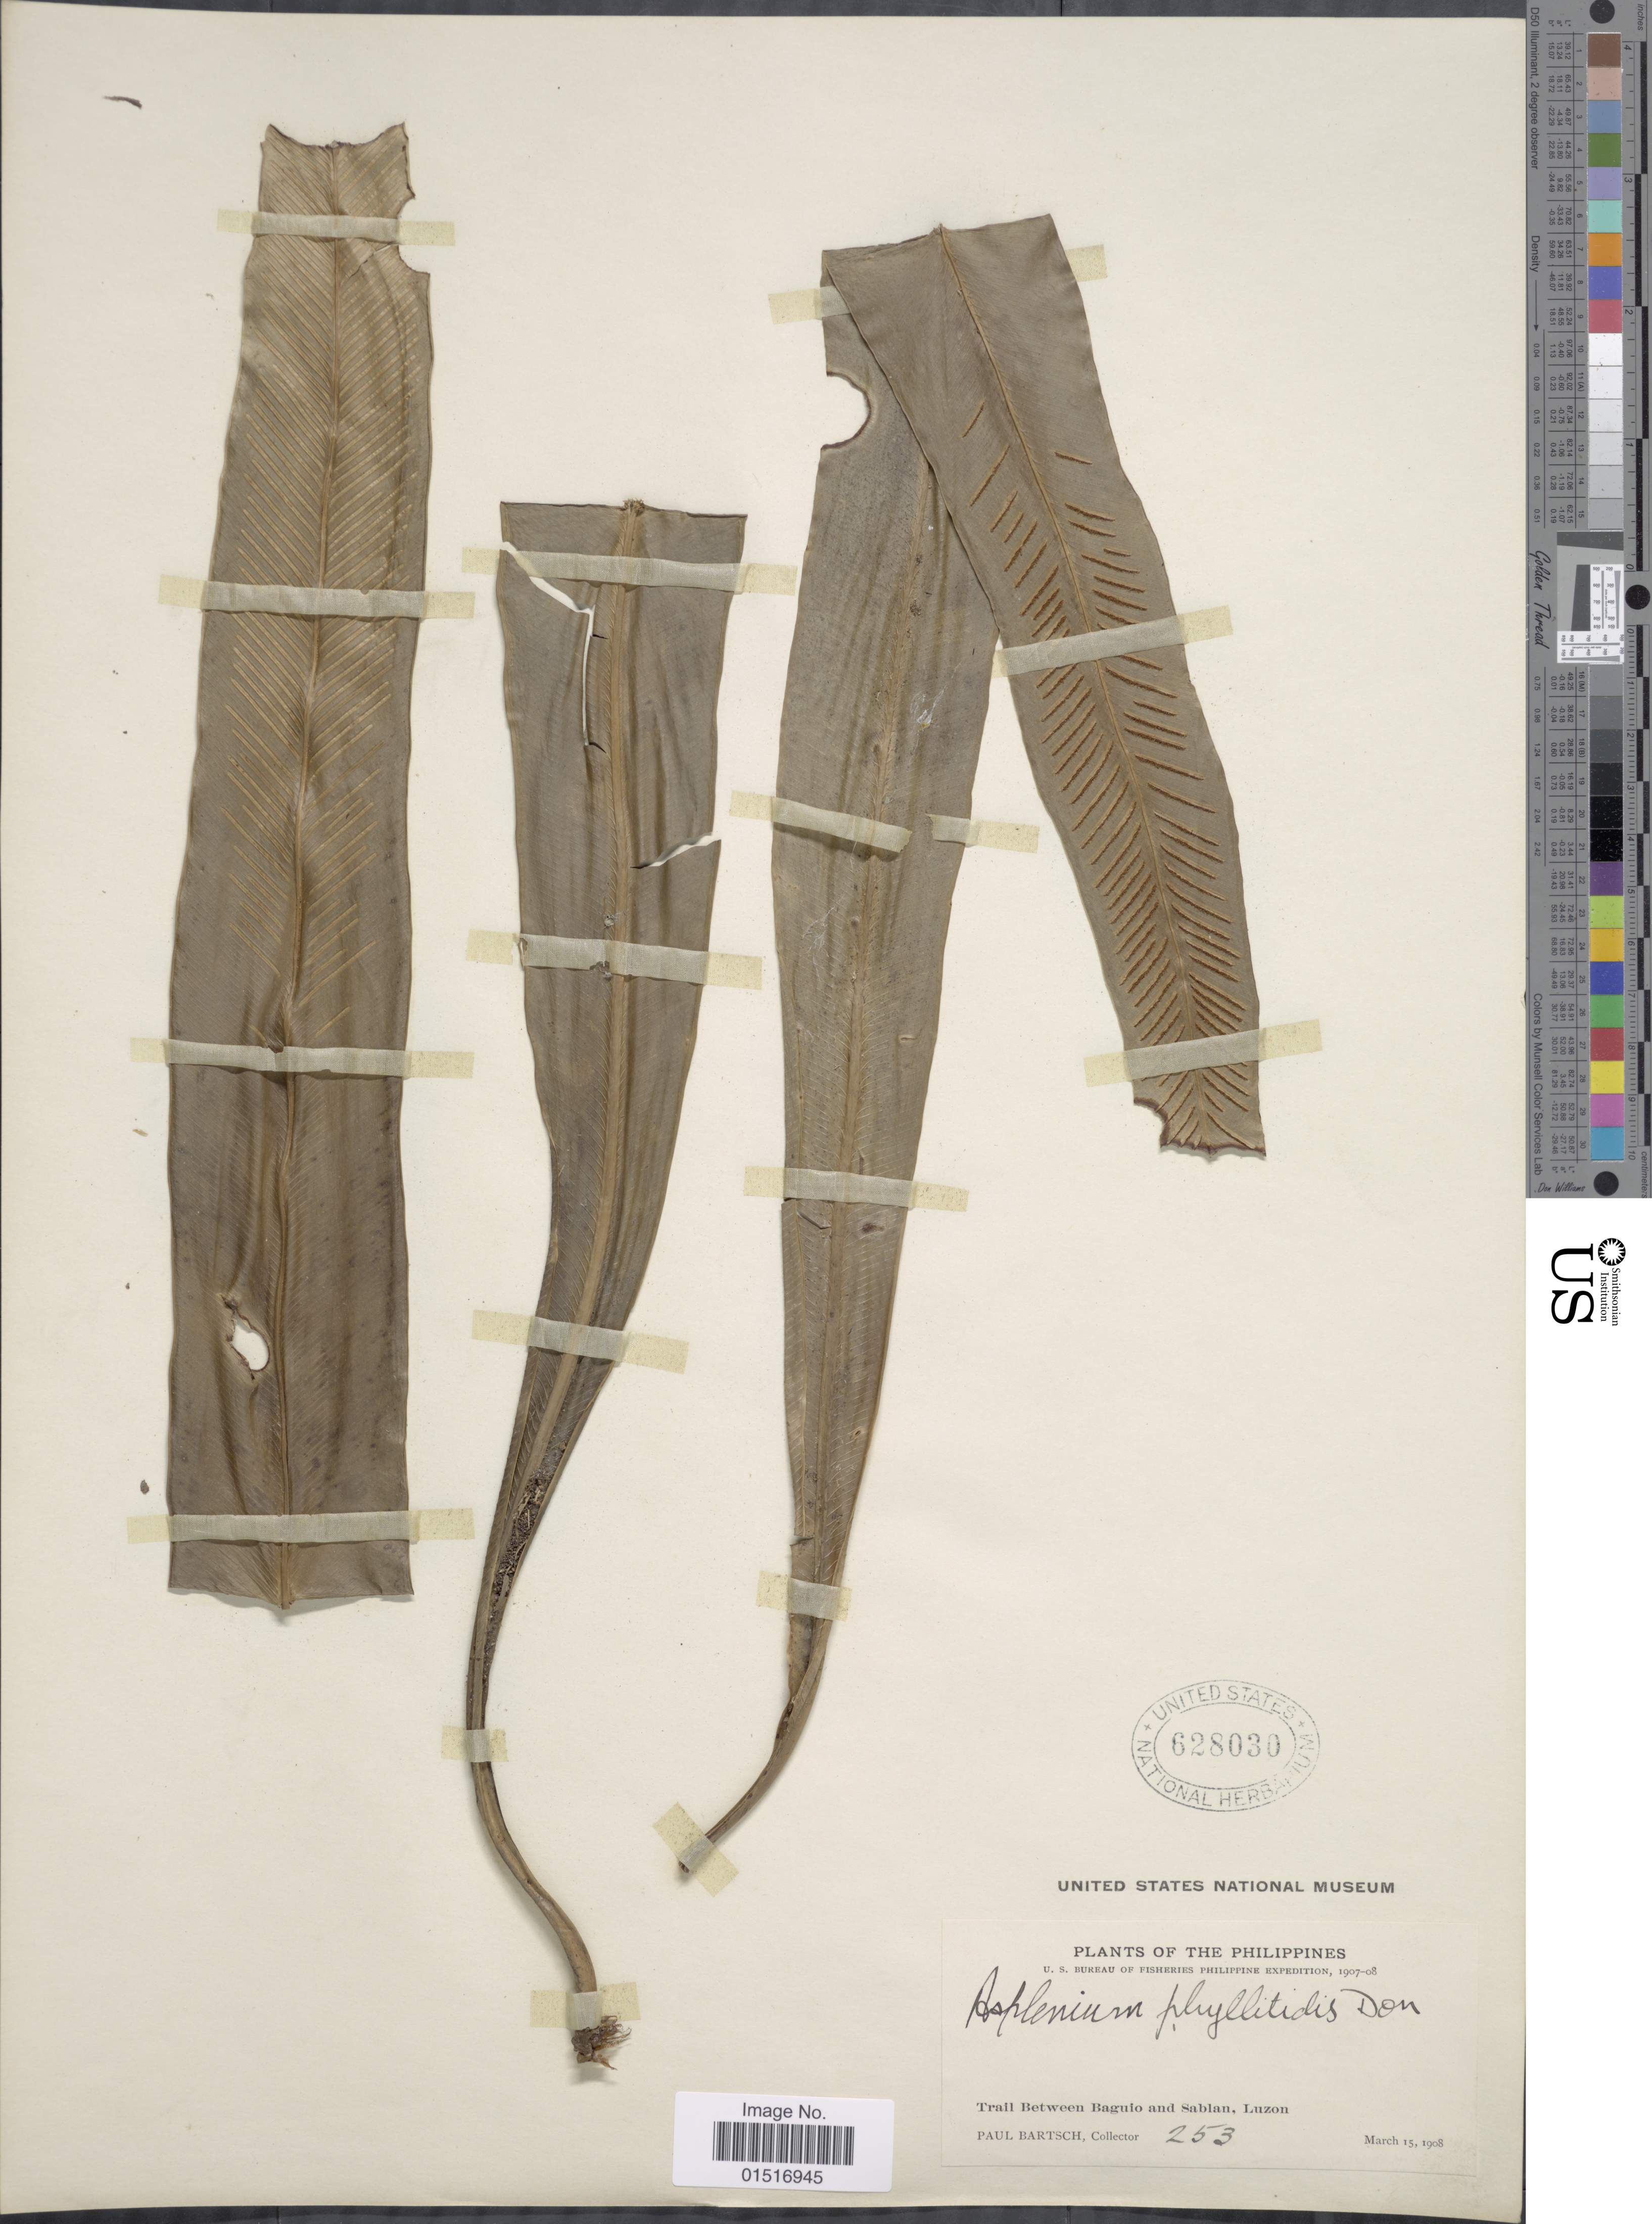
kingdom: Plantae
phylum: Tracheophyta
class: Polypodiopsida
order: Polypodiales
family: Aspleniaceae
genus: Asplenium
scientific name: Asplenium phyllitidis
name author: D. Don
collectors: P. Bartsch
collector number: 253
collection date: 1908-03-15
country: Philippines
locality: Trail between Baguio and Sablan, Luzon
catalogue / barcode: US 628030